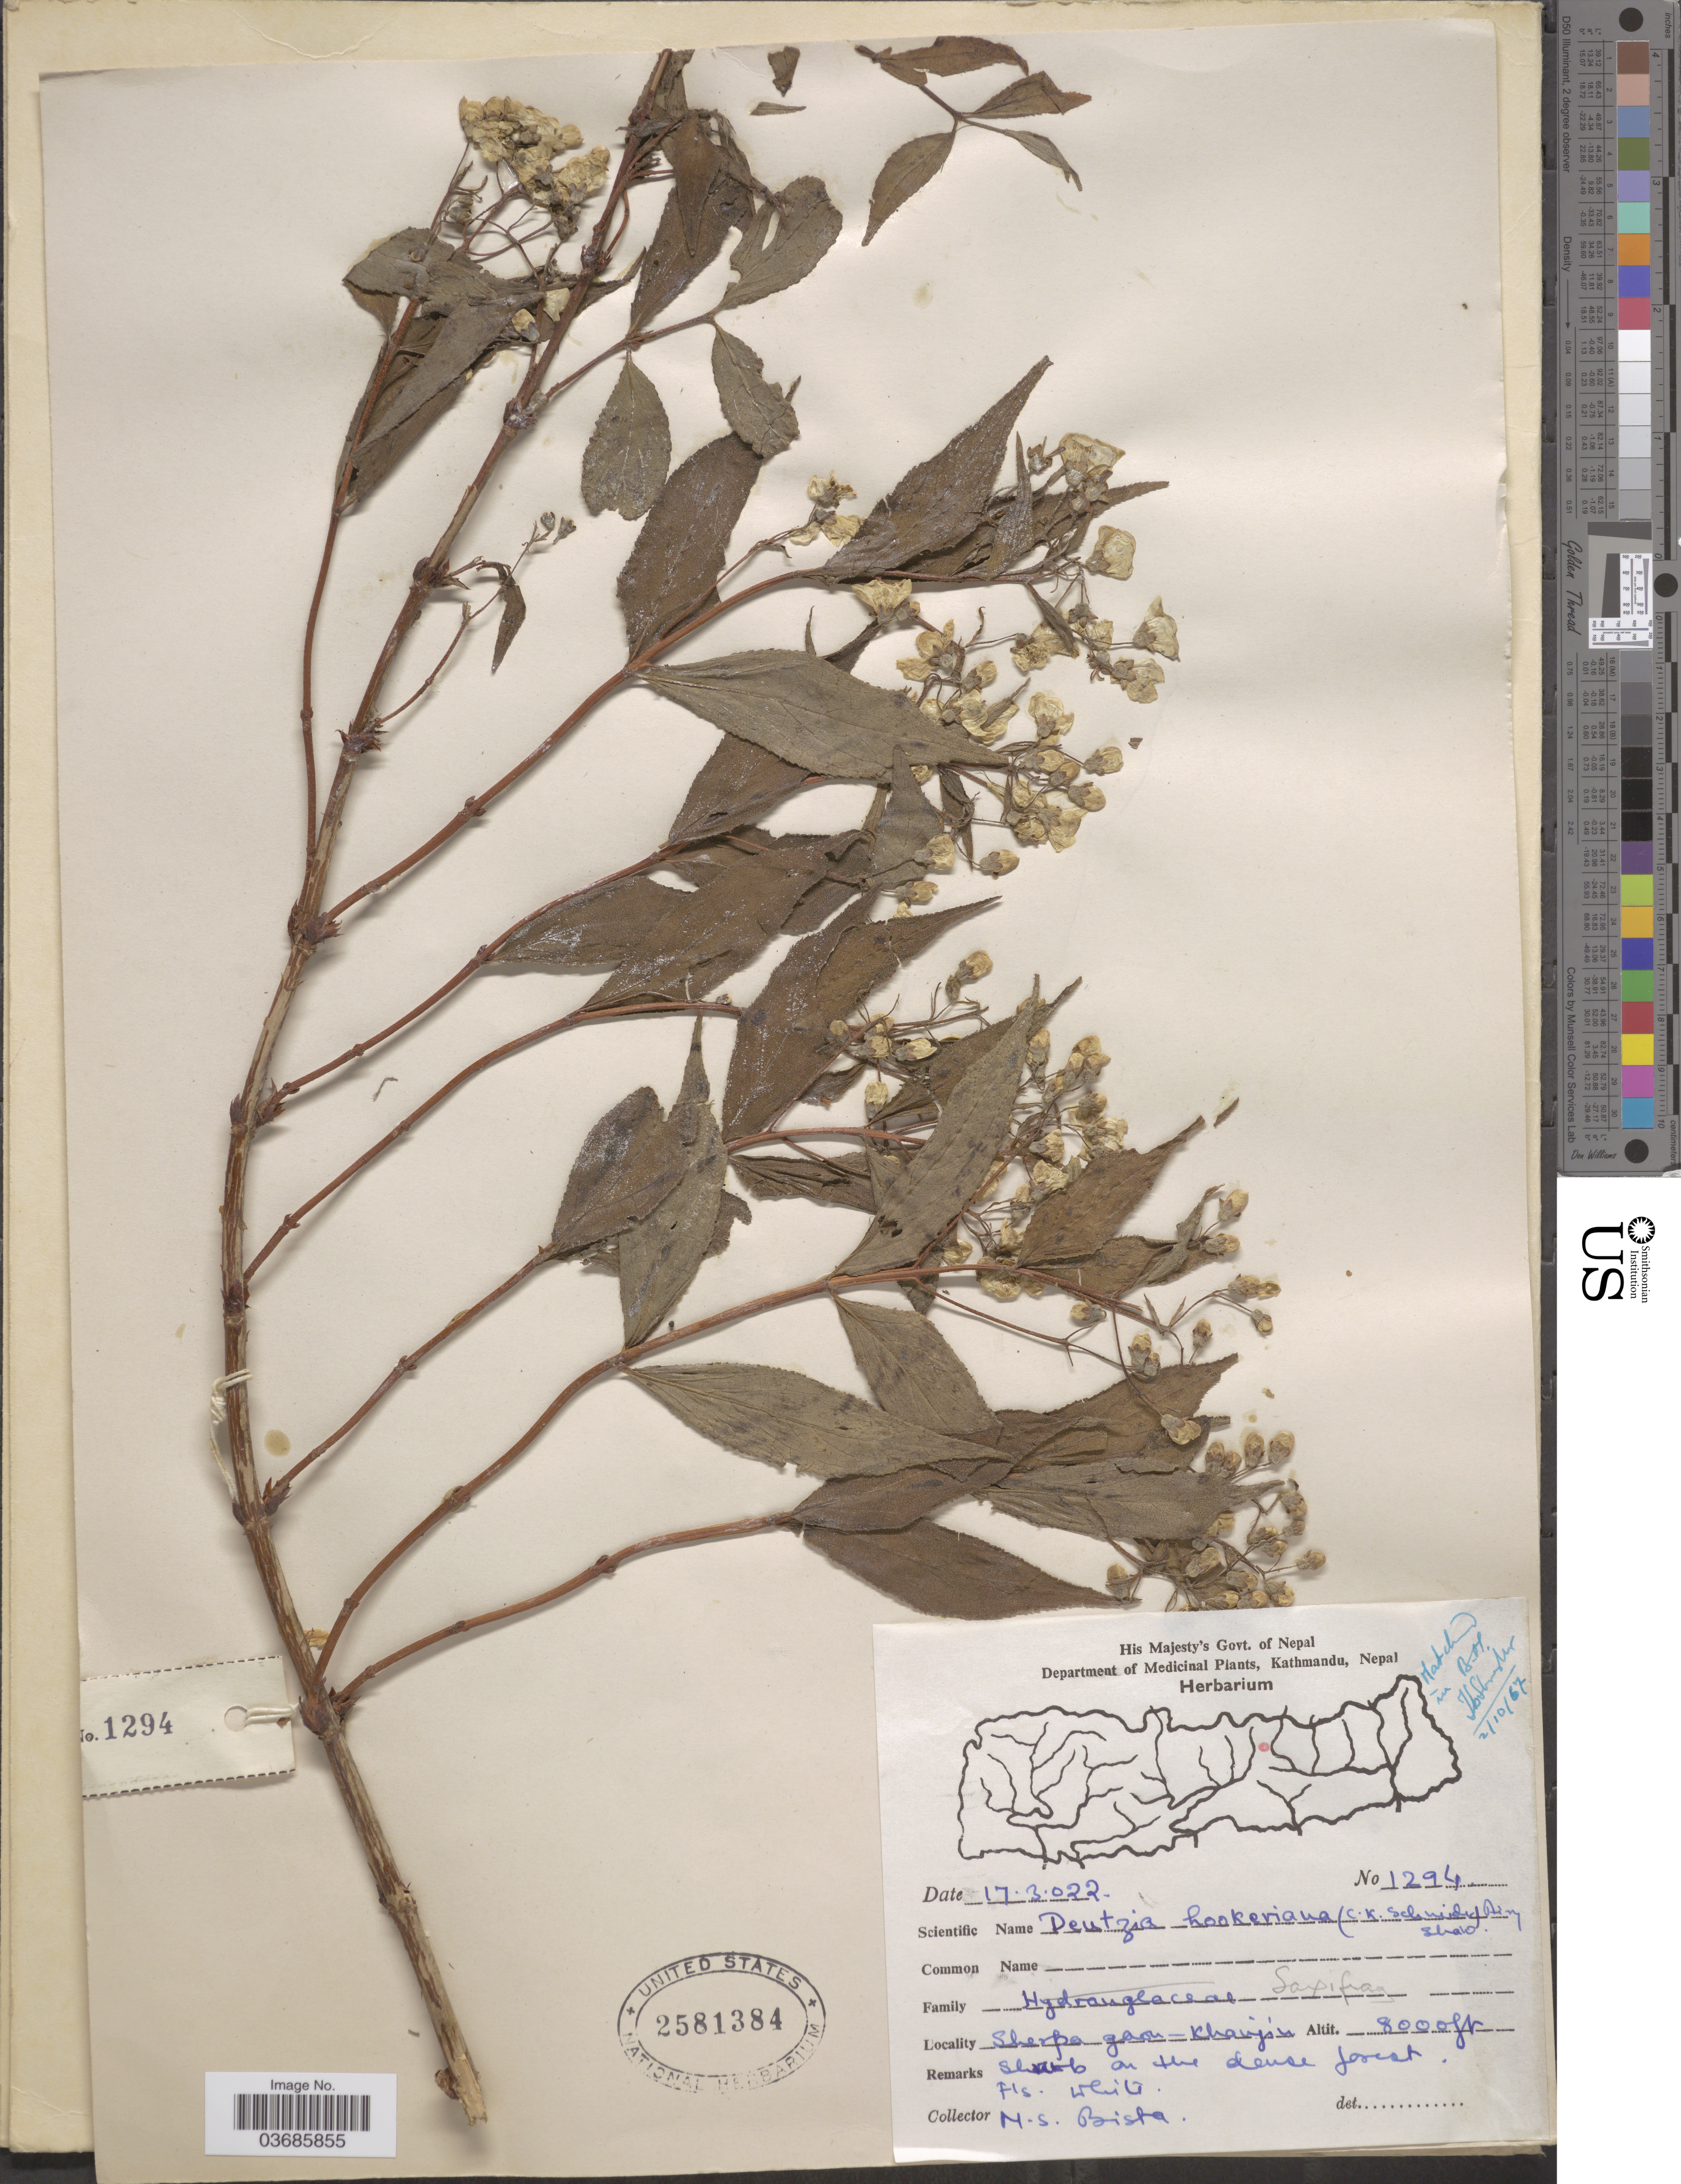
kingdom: Plantae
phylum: Tracheophyta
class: Magnoliopsida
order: Cornales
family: Hydrangeaceae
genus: Deutzia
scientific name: Deutzia corymbosa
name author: R. Br. ex G. Don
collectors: M. Bista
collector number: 1294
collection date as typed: Transcribed d/m/y: 17/3/22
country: Nepal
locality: Sherpa gaon-Khaiysu. [interpreted]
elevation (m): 2438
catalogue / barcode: US 2581384